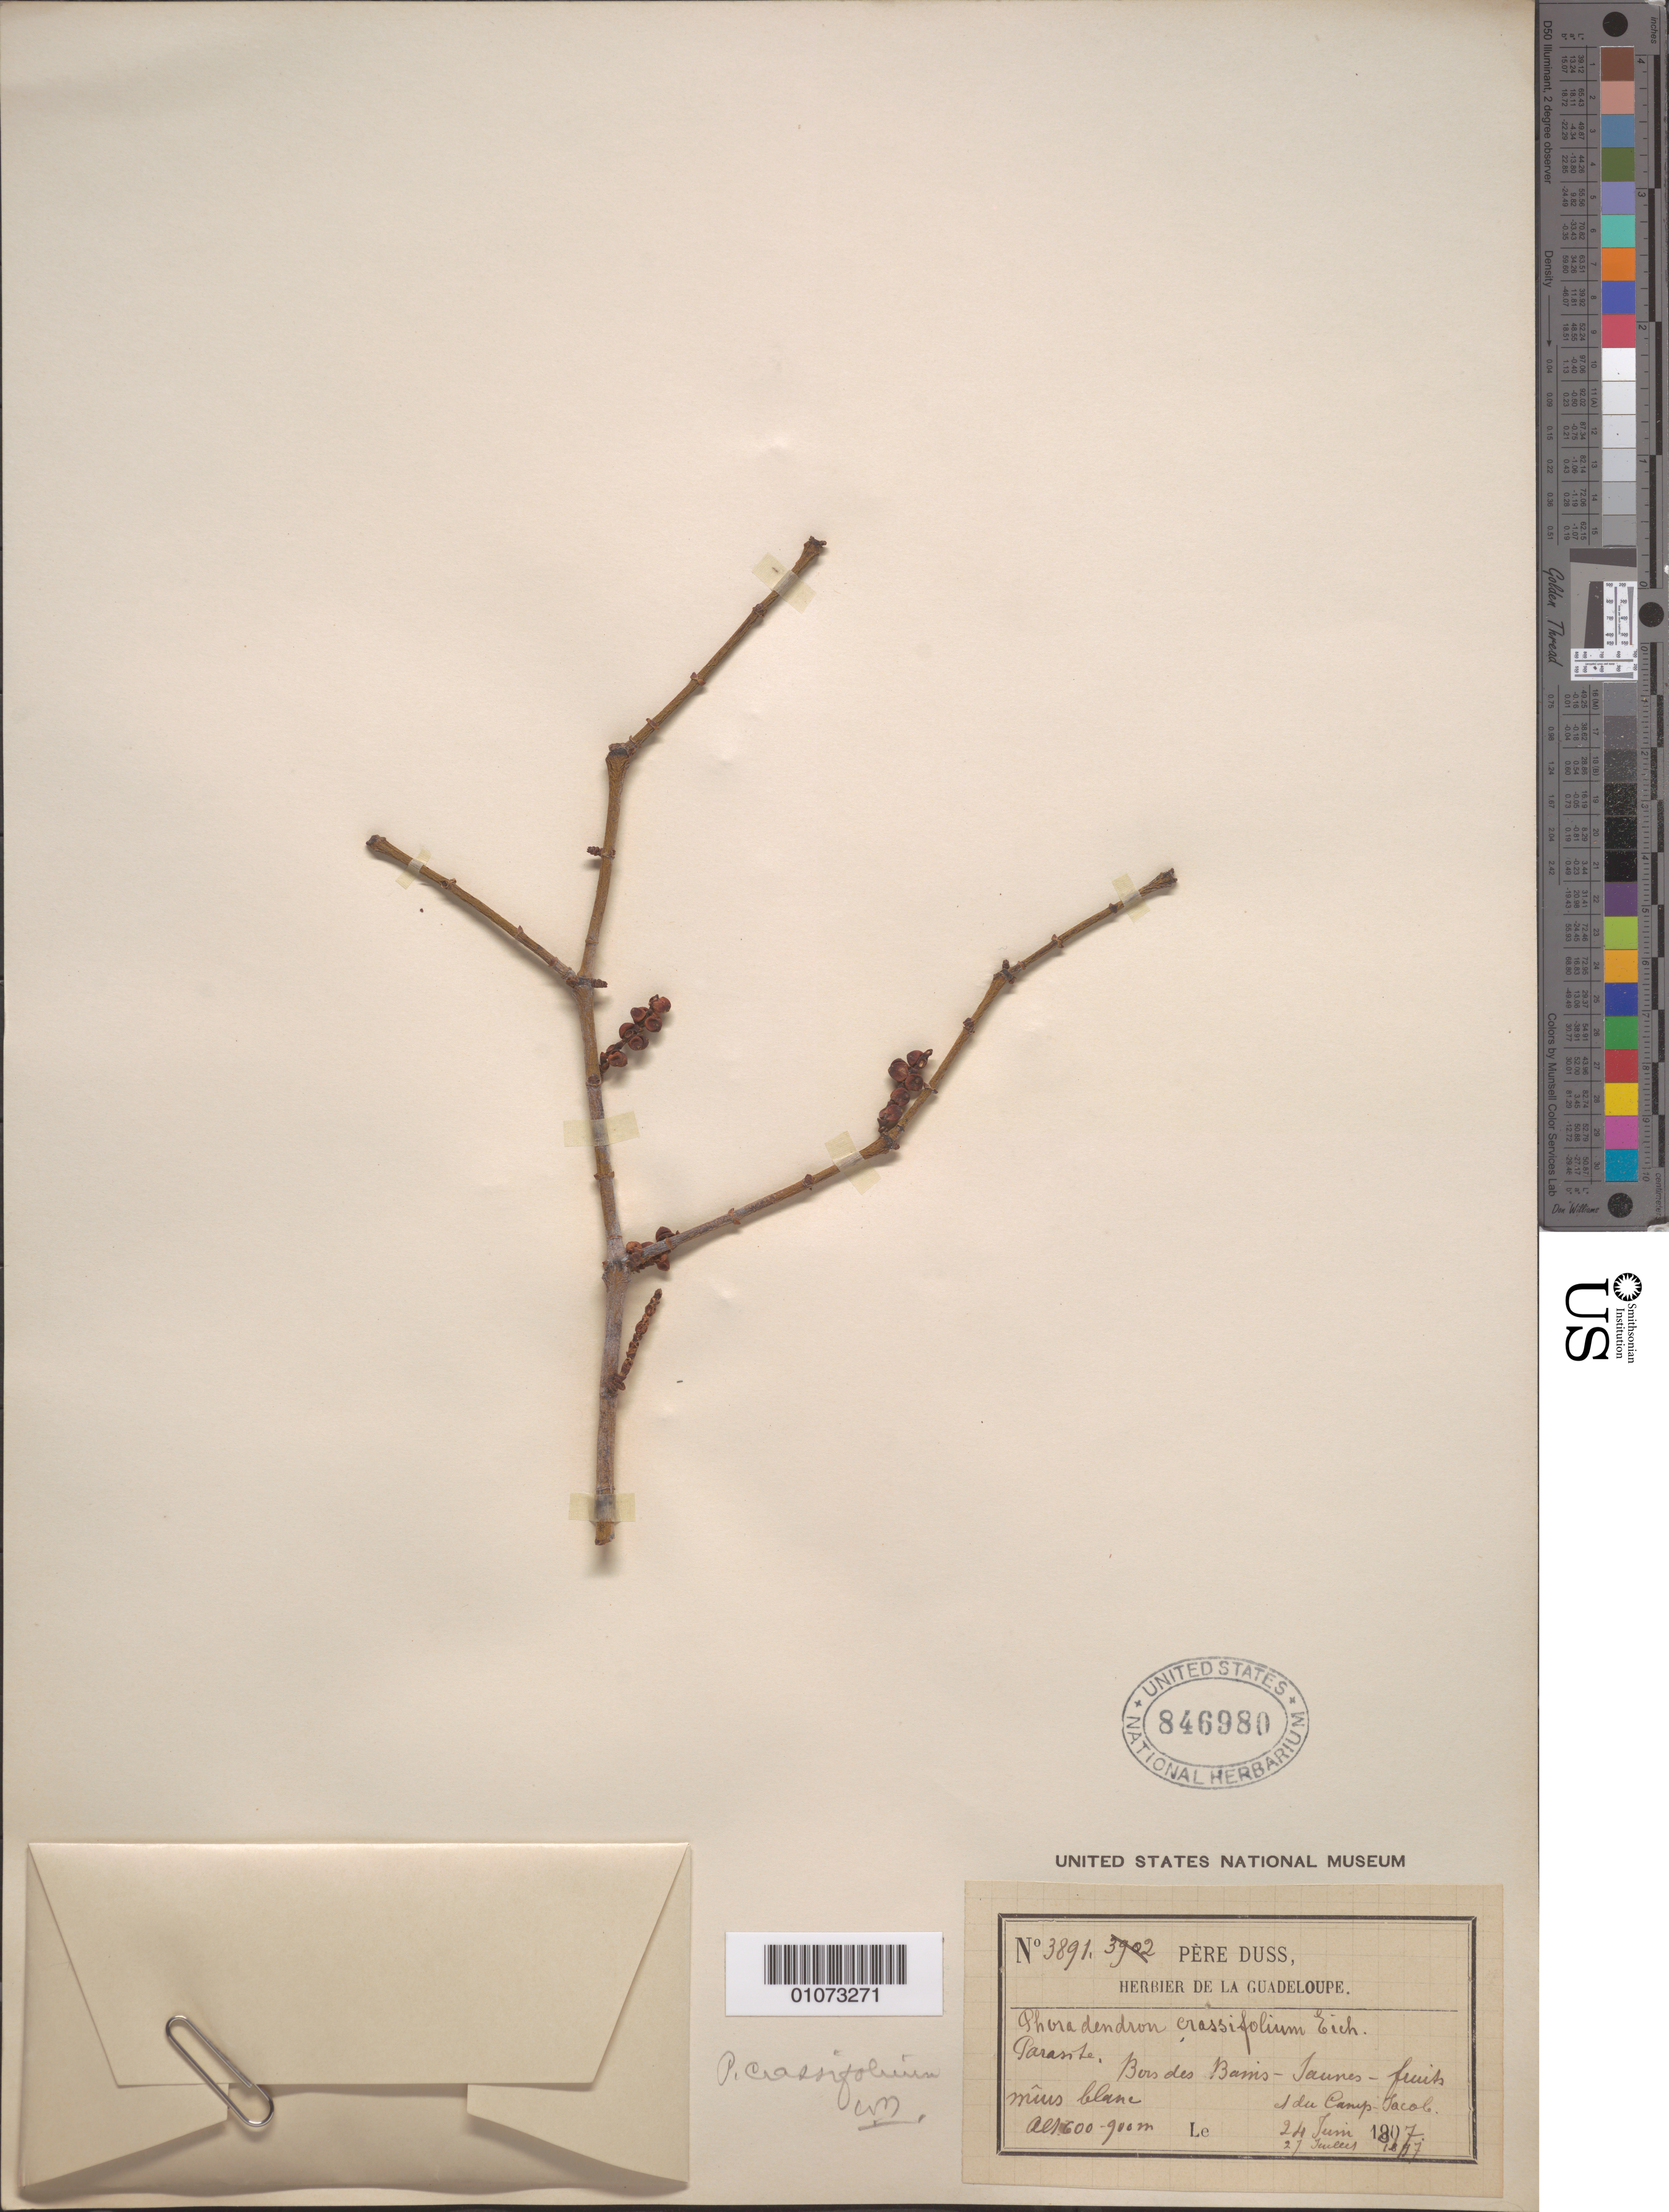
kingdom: Plantae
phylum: Tracheophyta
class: Magnoliopsida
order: Santalales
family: Viscaceae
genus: Phoradendron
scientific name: Phoradendron crassifolium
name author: (Pohl ex DC.) Eichler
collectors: Père Duss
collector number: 3891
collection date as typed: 24 Jun 1897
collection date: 1897-06-24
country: Guadeloupe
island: Basse Terre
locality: Bois des Bains-Jaunes.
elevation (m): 600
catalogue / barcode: US 846980